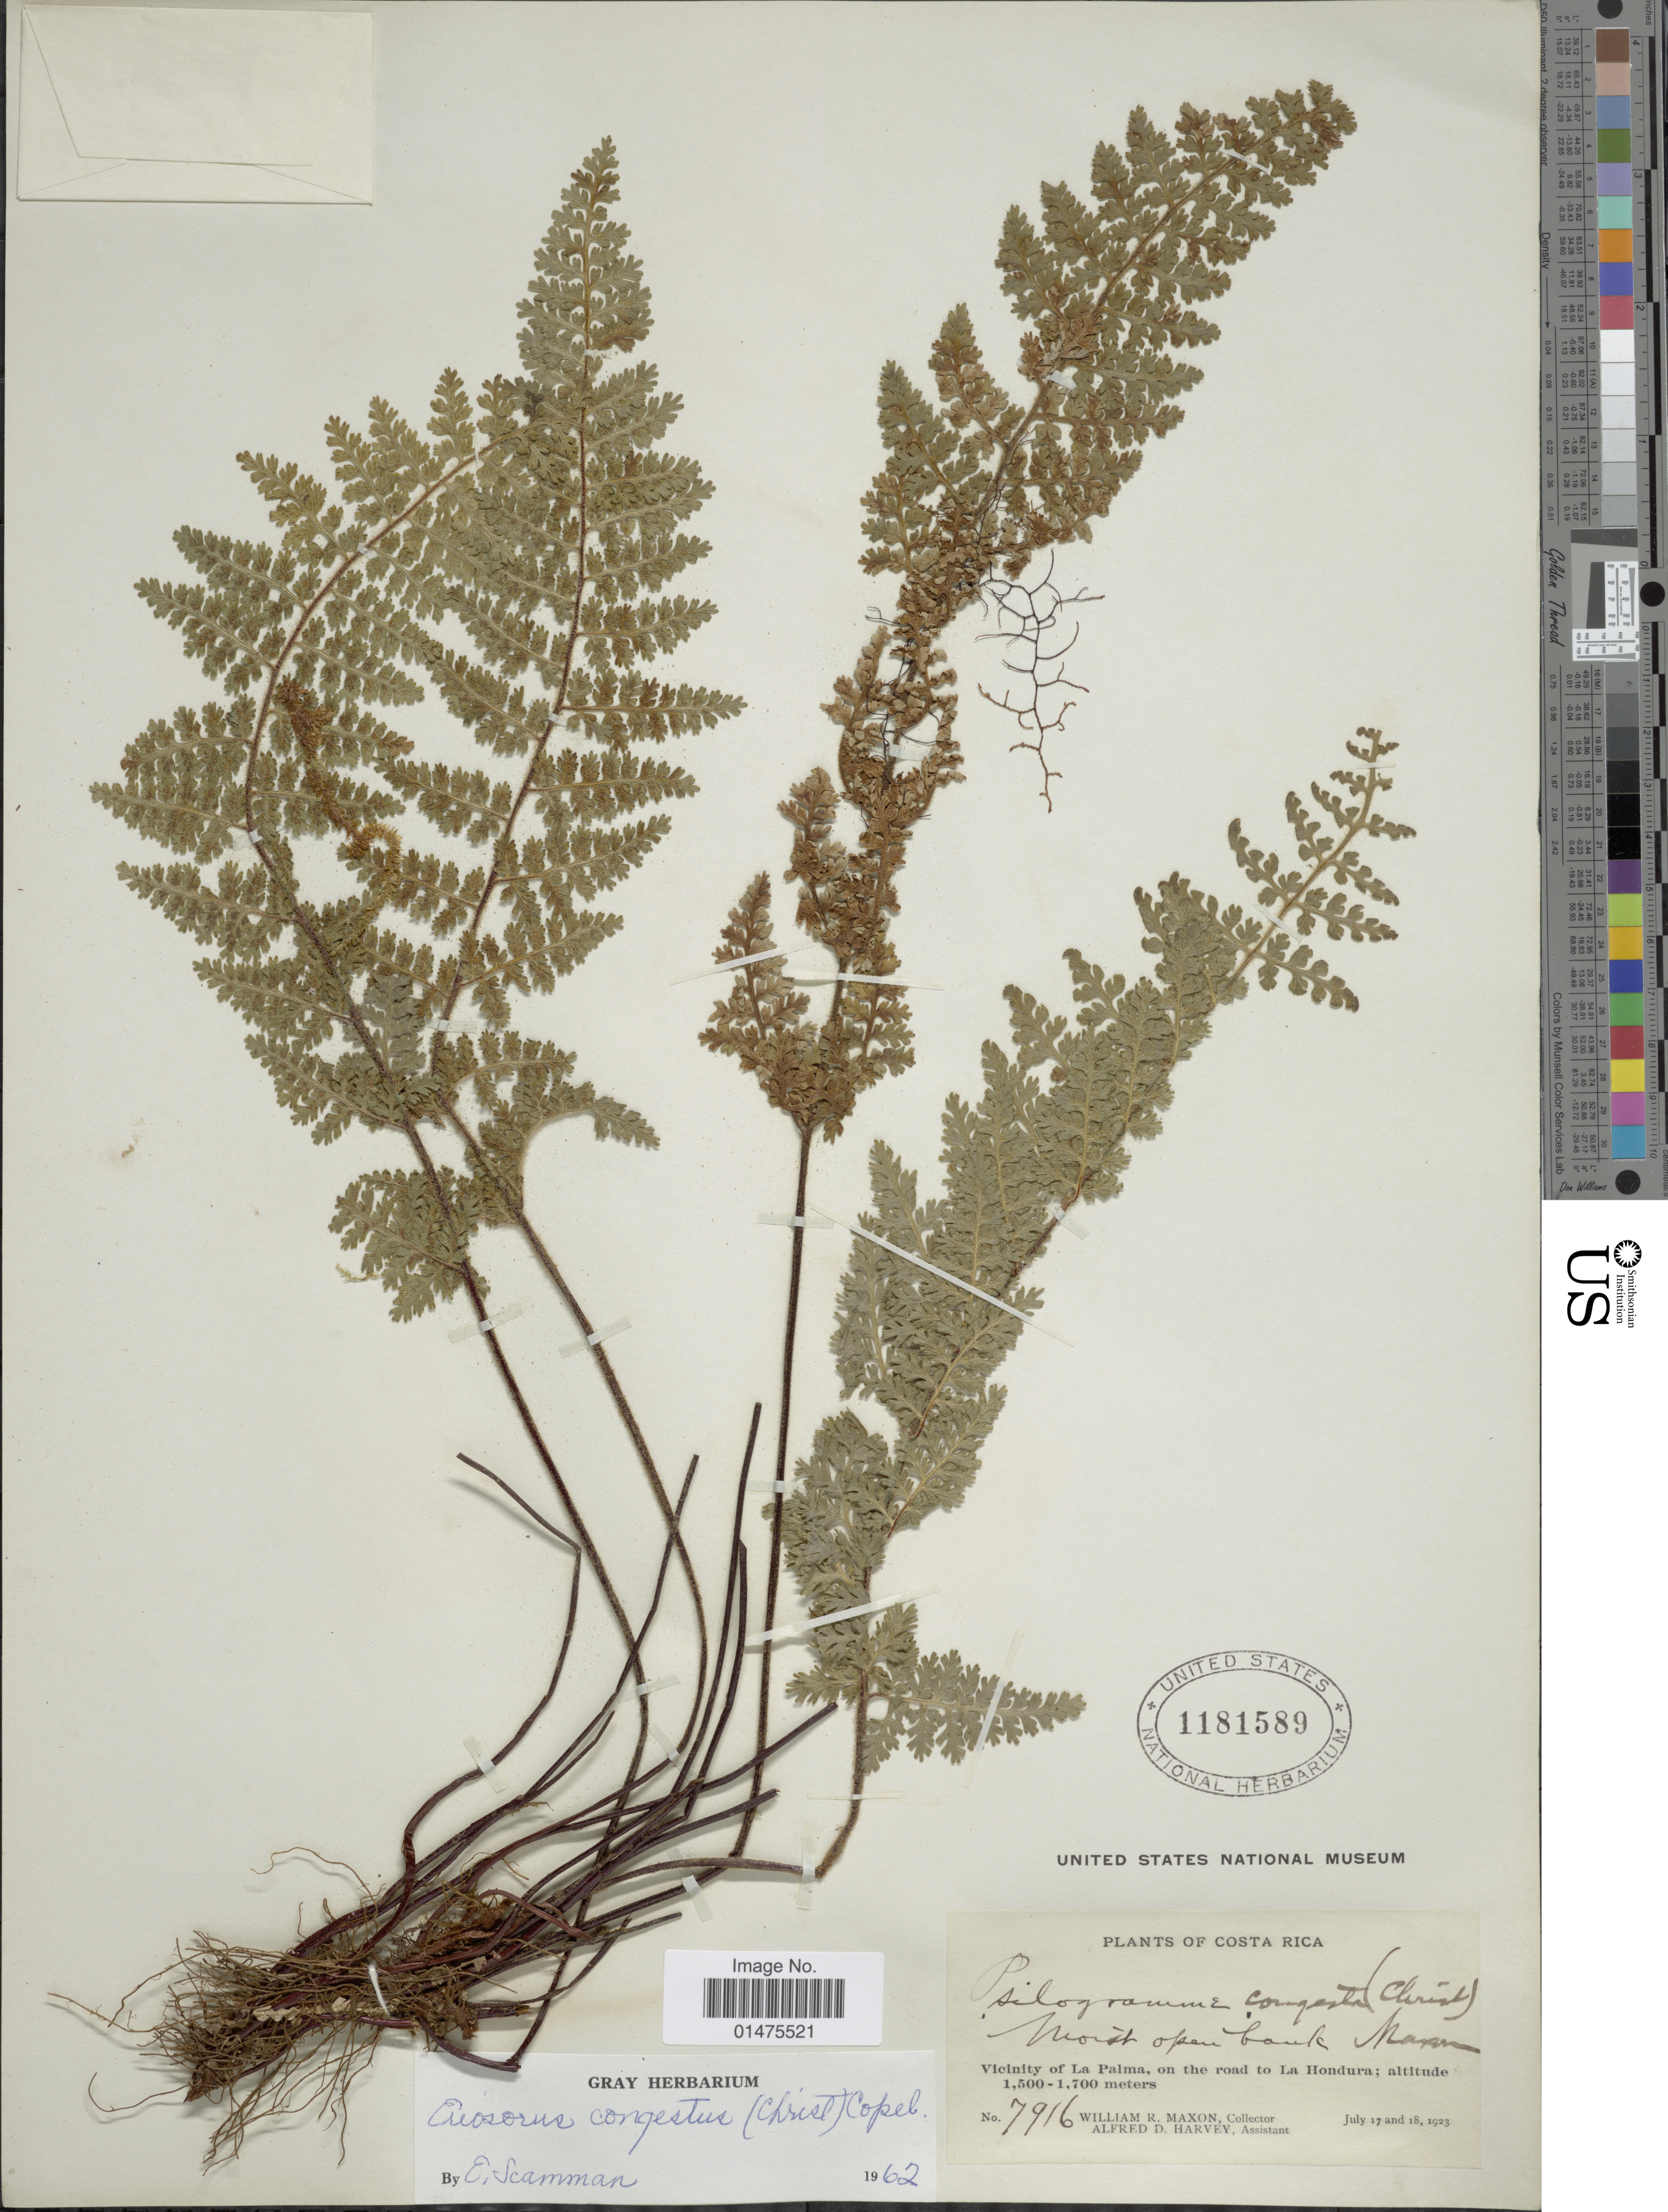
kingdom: Plantae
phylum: Tracheophyta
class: Polypodiopsida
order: Polypodiales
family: Pteridaceae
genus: Jamesonia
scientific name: Jamesonia congesta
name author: (Christ) Christenh.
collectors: W. R. Maxon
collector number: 7916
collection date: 1923-07-17/1923-07-18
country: Costa Rica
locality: Vicinity of La Palma, on the road to La Hondura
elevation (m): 1500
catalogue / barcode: US 1181589